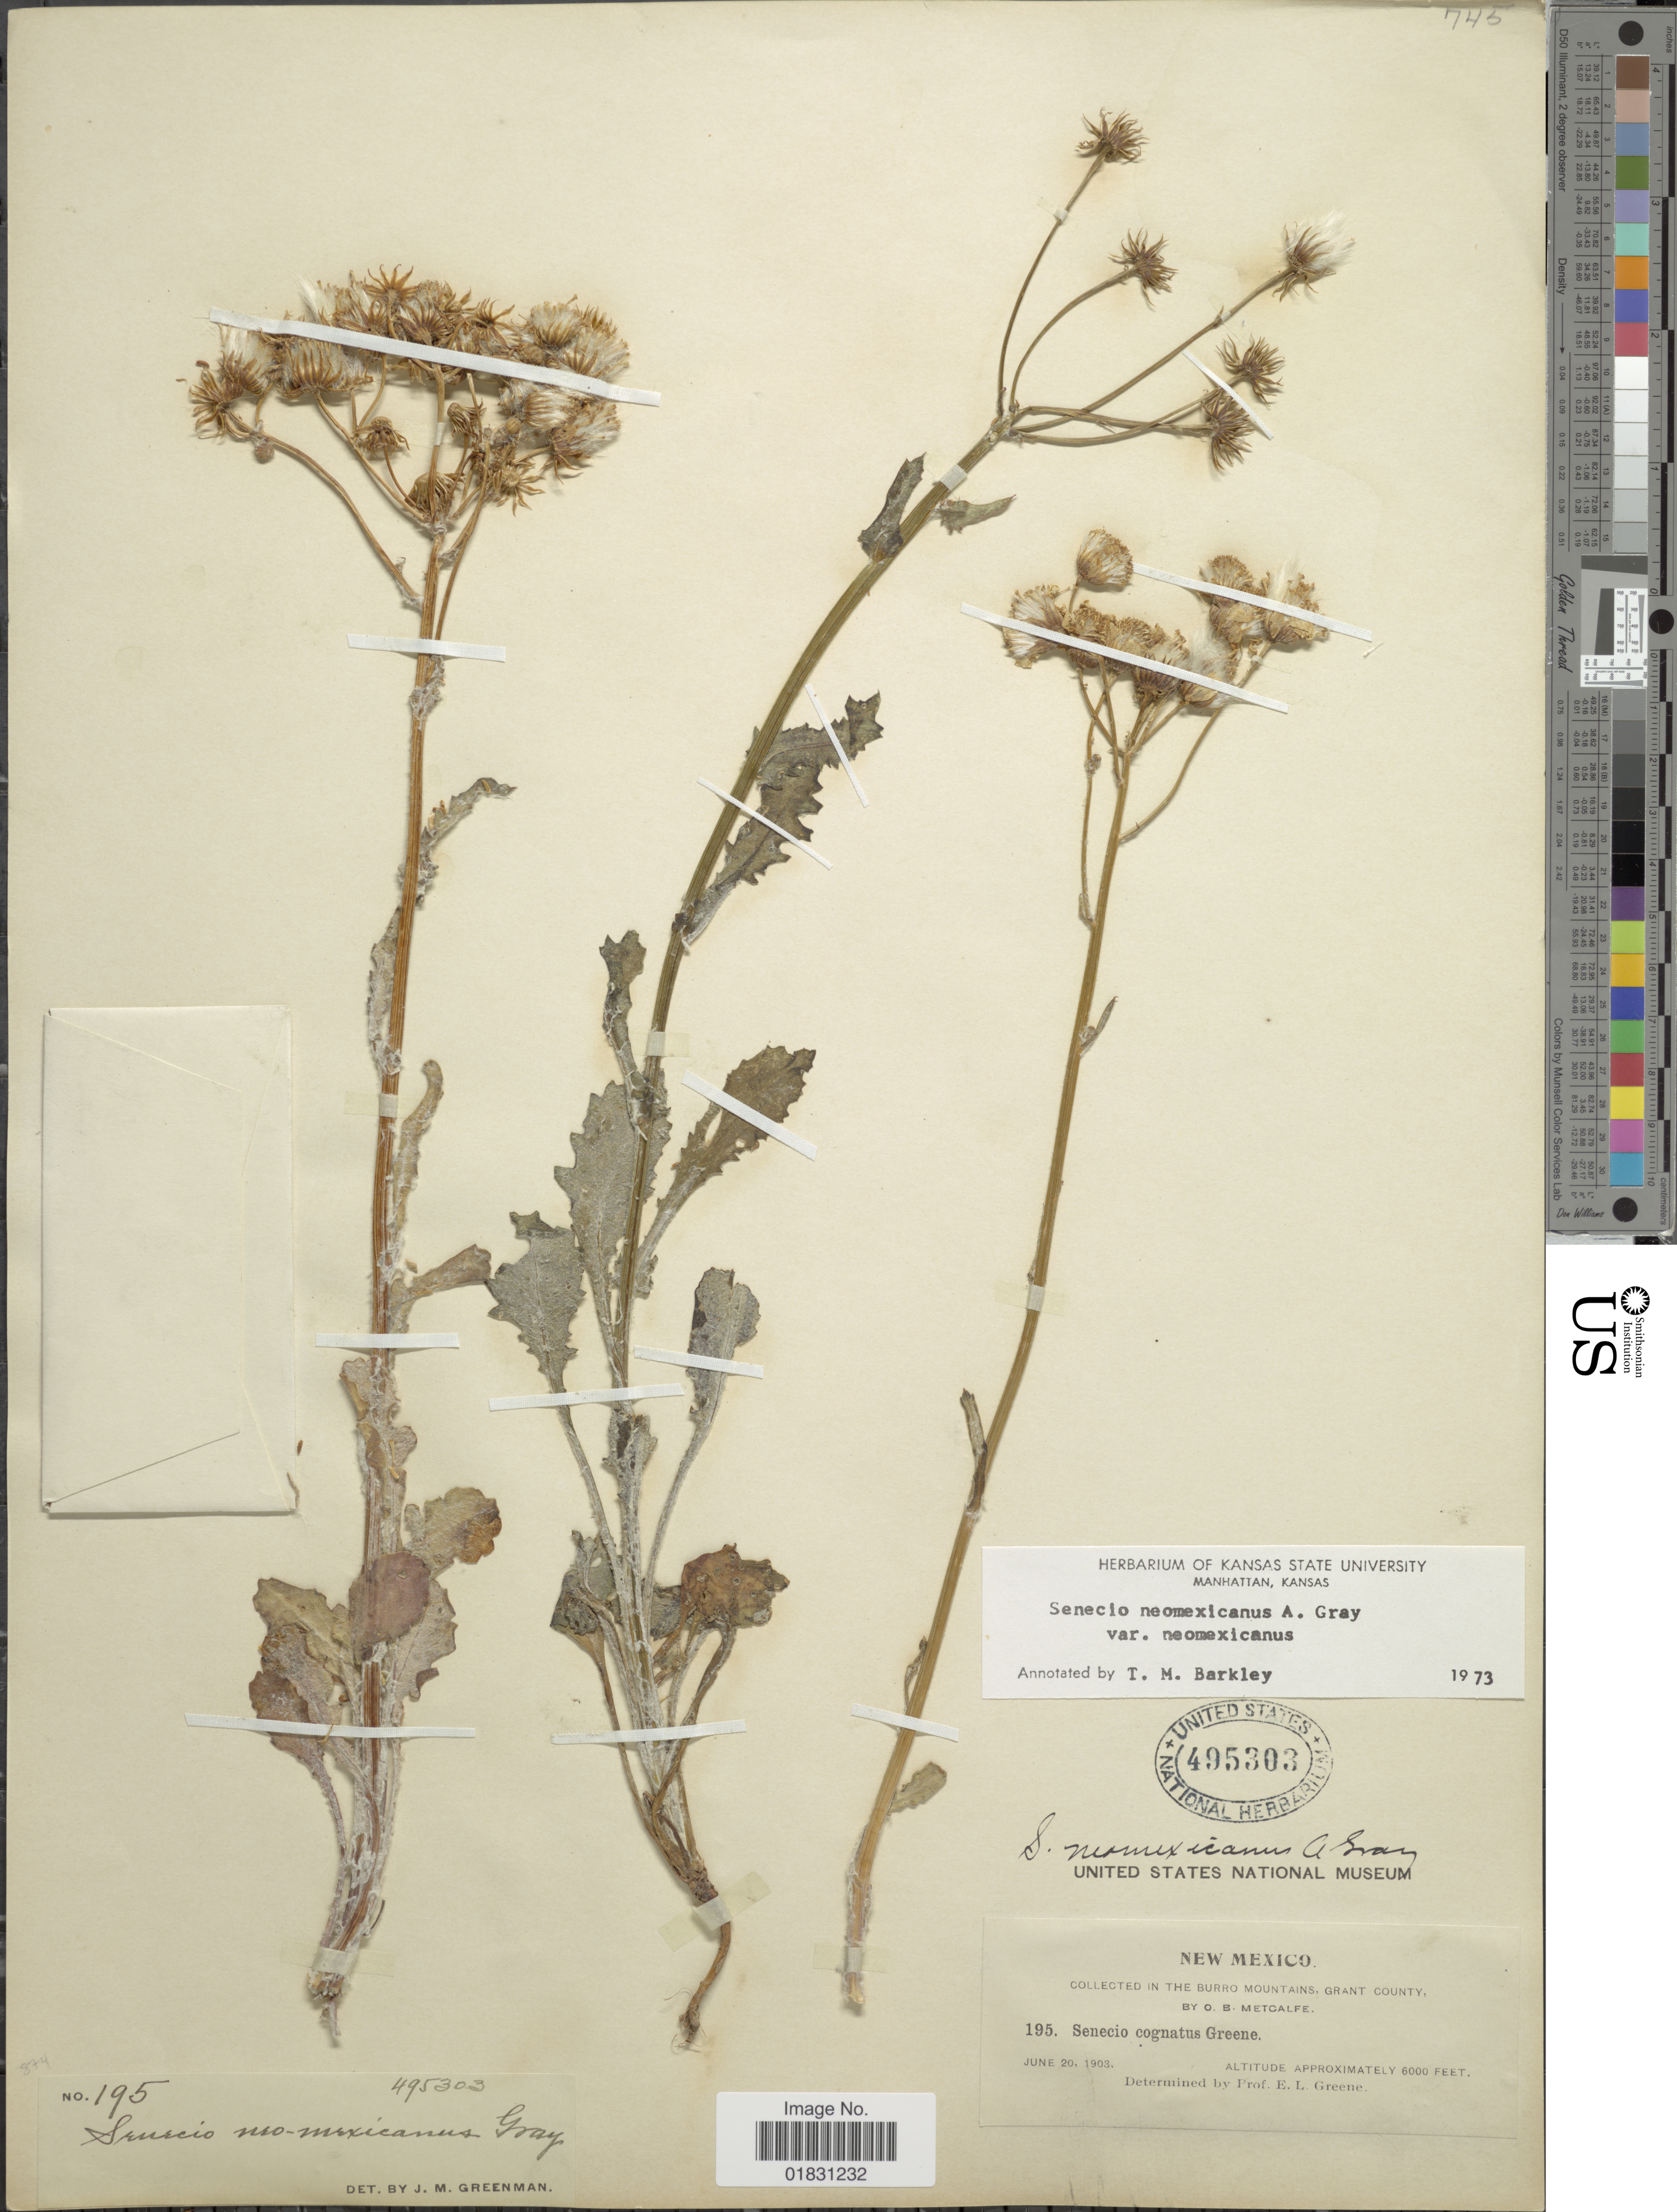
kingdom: Plantae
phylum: Tracheophyta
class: Magnoliopsida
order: Asterales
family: Asteraceae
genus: Packera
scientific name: Packera neomexicana var. neomexicana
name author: (A. Gray) W.A. Weber & Á. Löve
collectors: O. B. Metcalfe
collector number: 195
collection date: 1903-06-20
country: United States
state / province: New Mexico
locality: In the Burro Mountains, Grant County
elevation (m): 1829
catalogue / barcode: US 495303